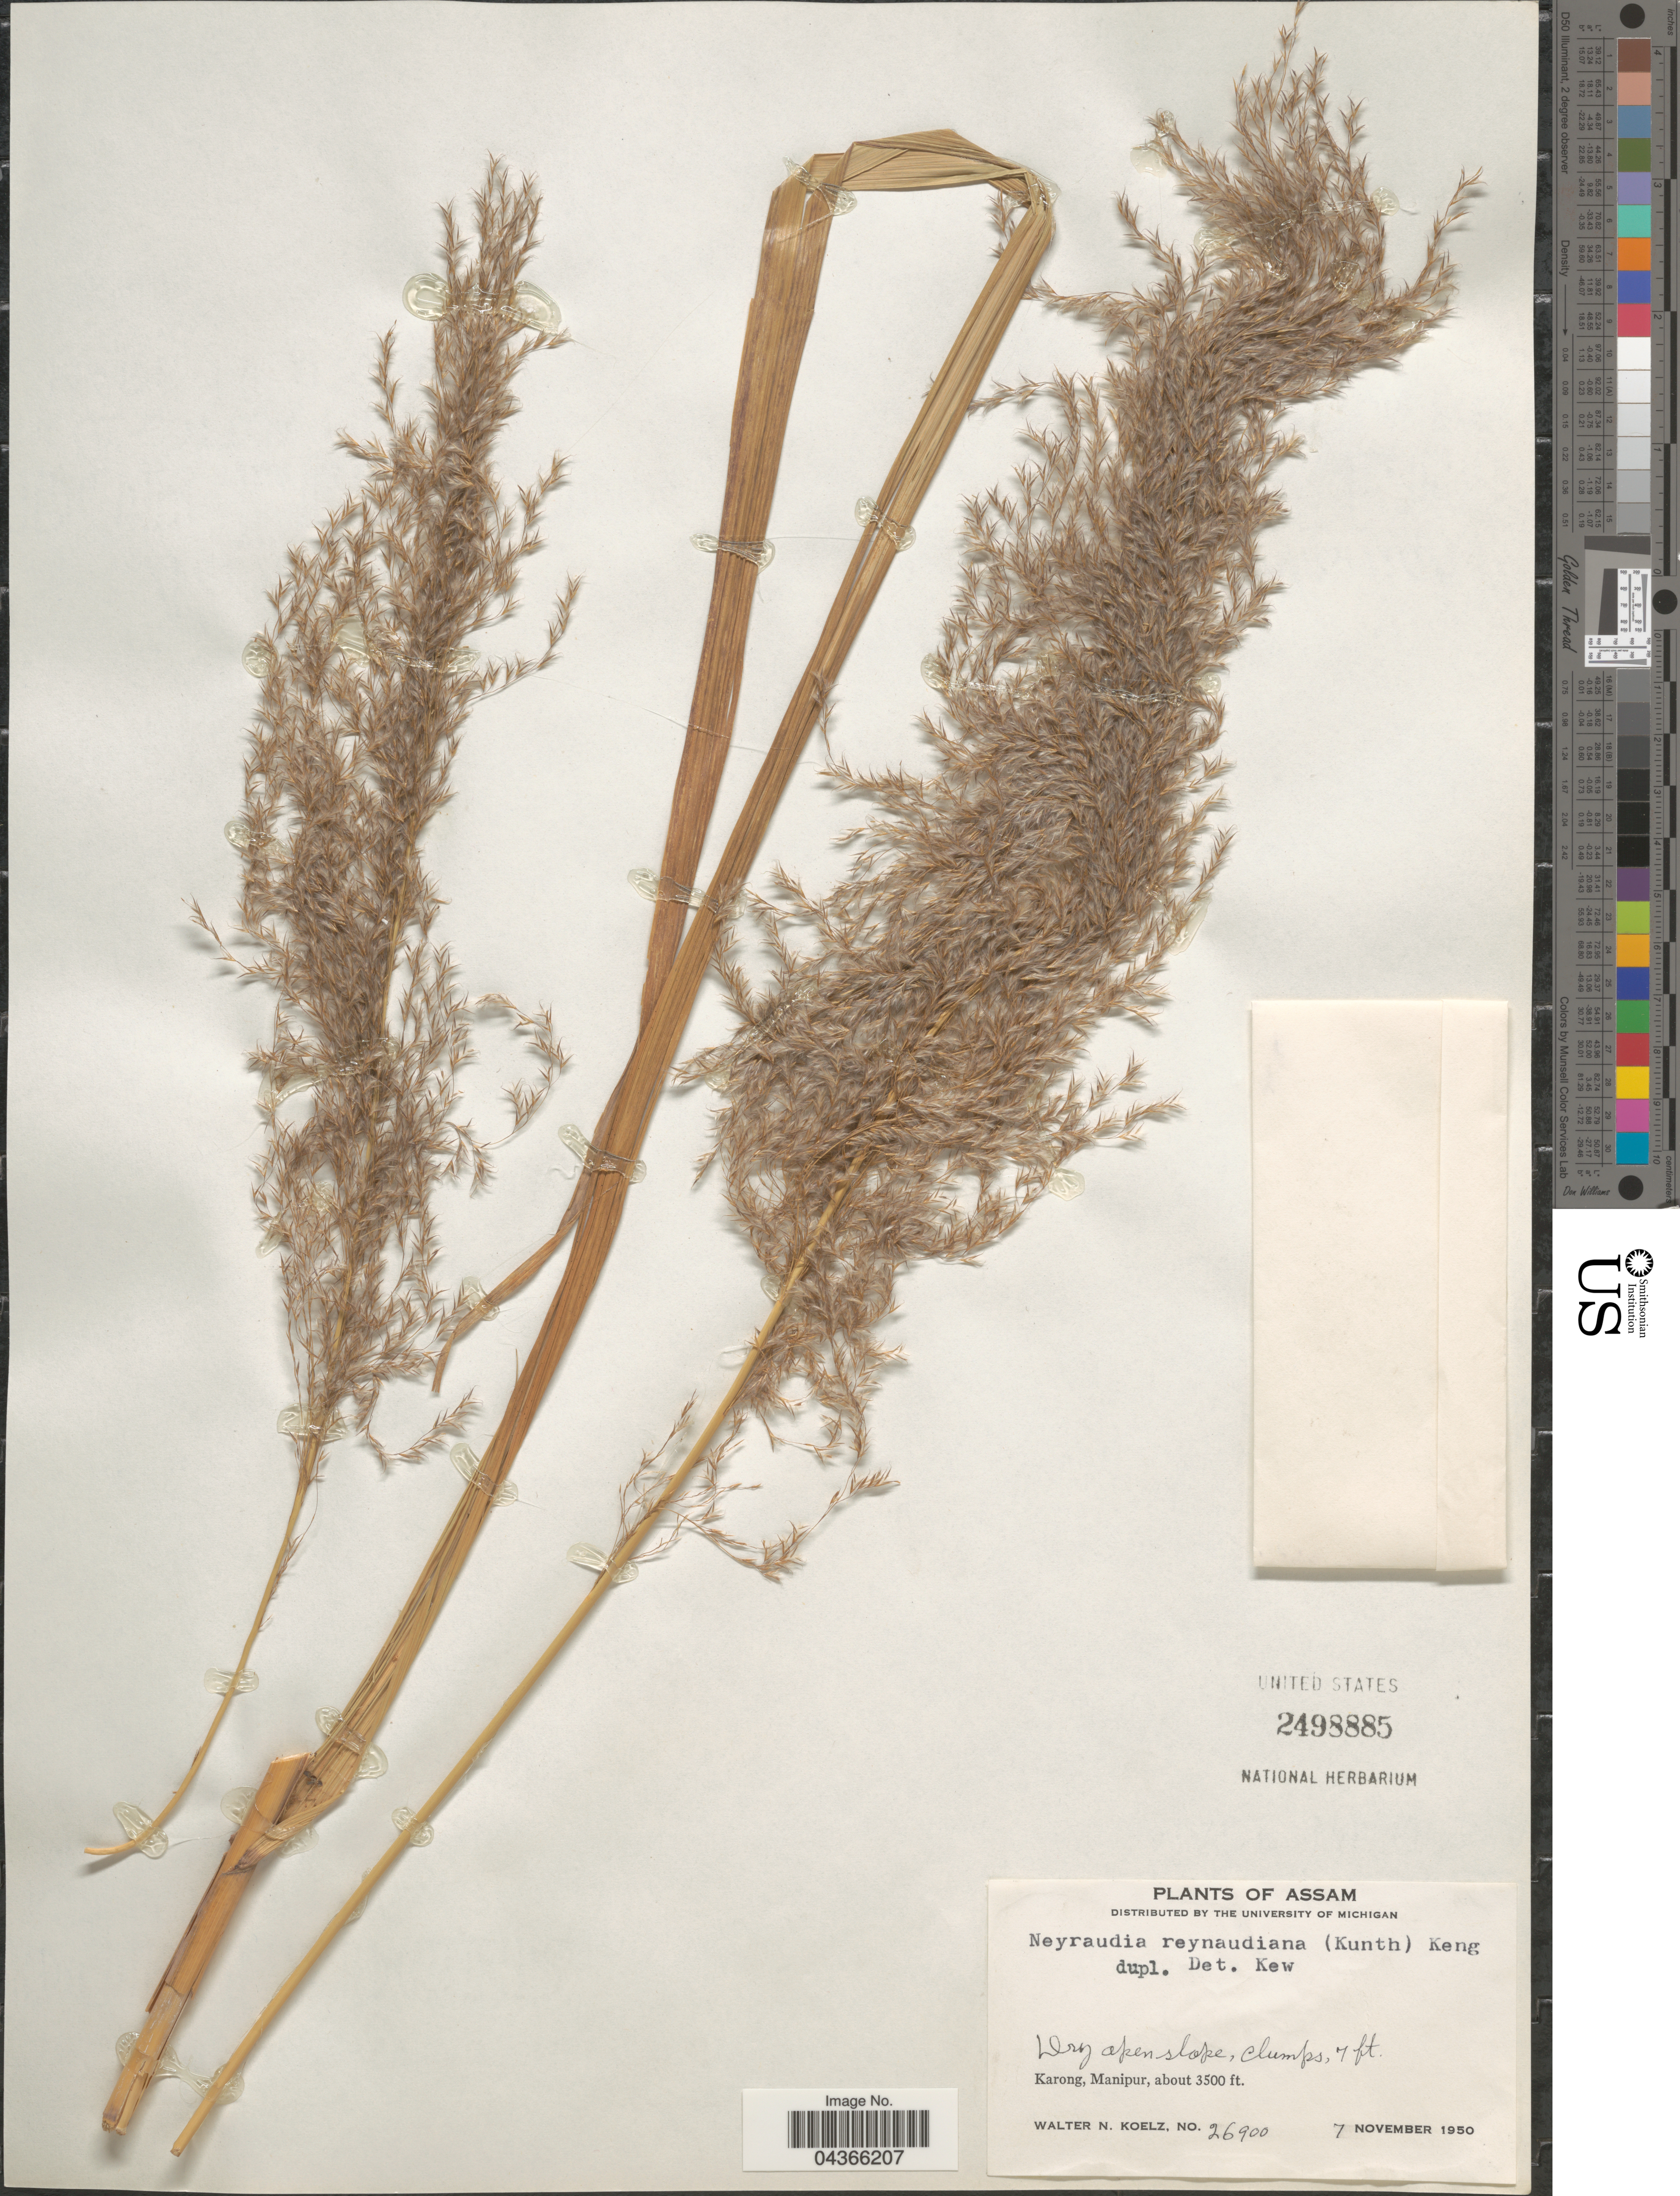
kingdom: Plantae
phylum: Tracheophyta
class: Liliopsida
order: Poales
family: Poaceae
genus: Neyraudia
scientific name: Neyraudia reynaudiana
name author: (Kunth) Keng ex Hitchc.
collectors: W. N. Koelz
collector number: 26900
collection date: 1950-11-07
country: India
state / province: Manipur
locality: Karong, Manipur.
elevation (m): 1067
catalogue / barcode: US 2498885